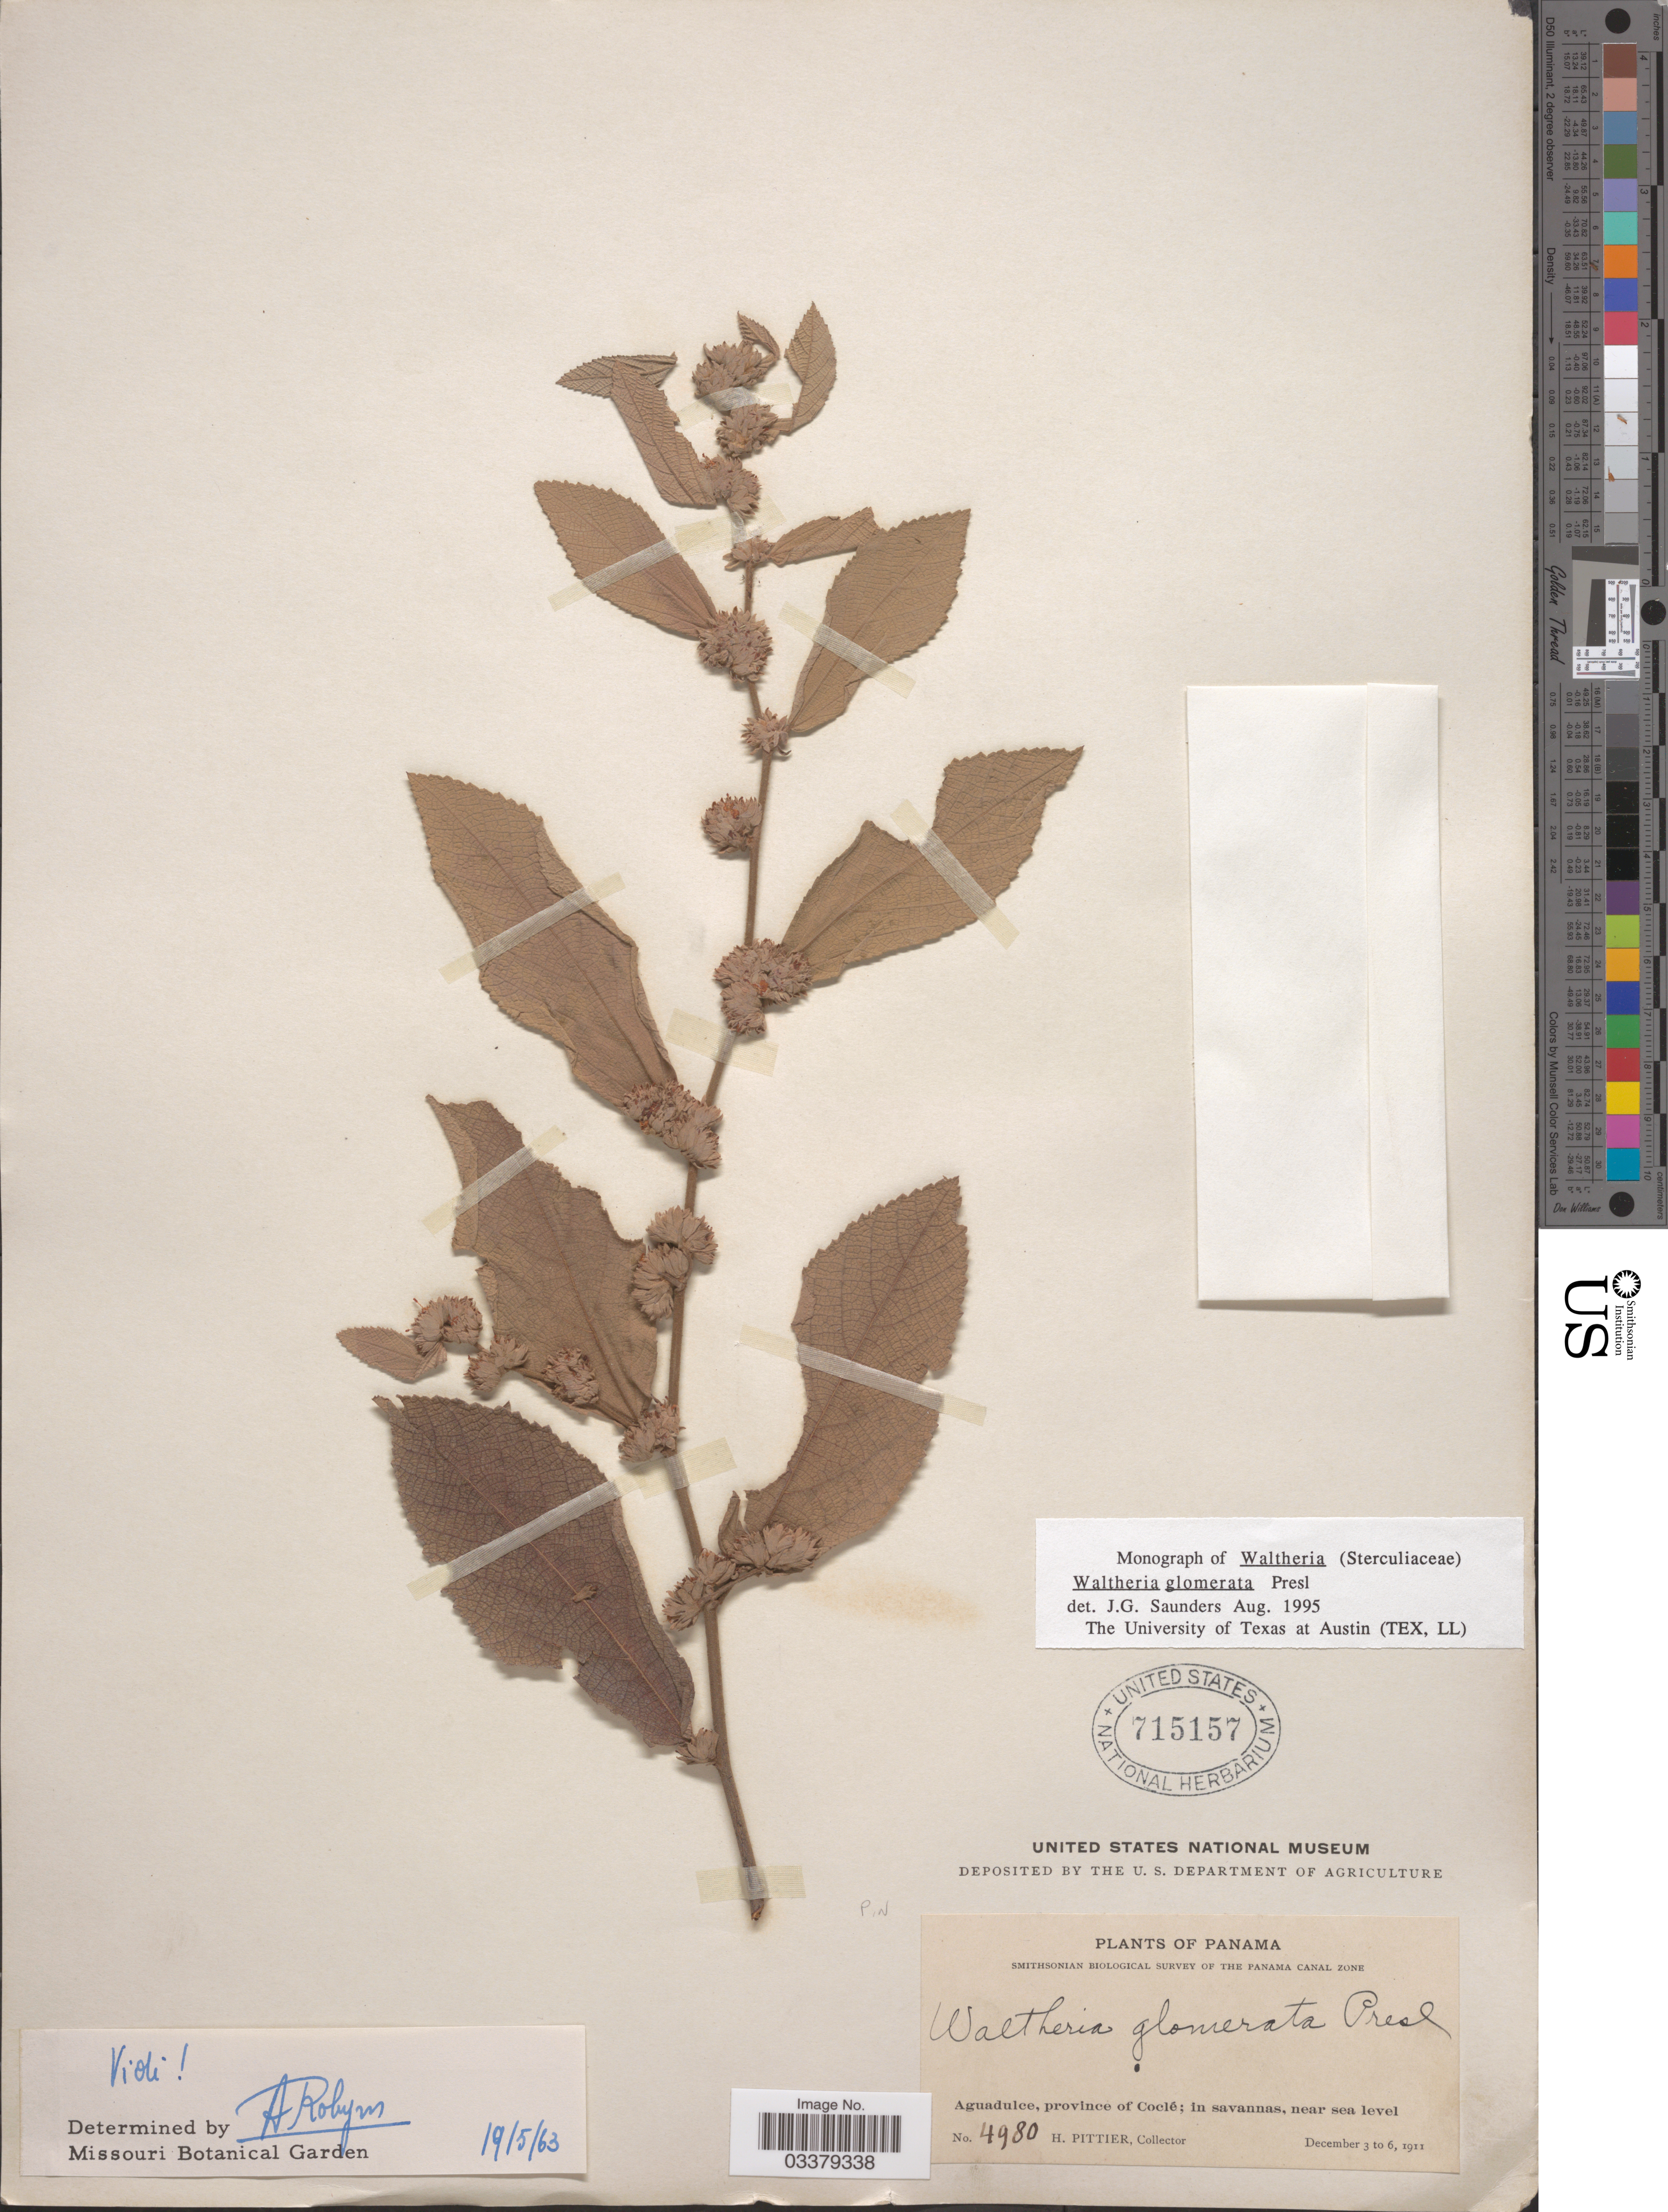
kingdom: Plantae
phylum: Tracheophyta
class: Magnoliopsida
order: Malvales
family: Malvaceae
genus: Waltheria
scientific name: Waltheria glomerata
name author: C. Presl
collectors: H. F. Pittier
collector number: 4980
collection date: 1911-12-03/1911-12-06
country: Panama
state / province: Coclé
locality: Aguadulce.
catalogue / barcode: US 715157